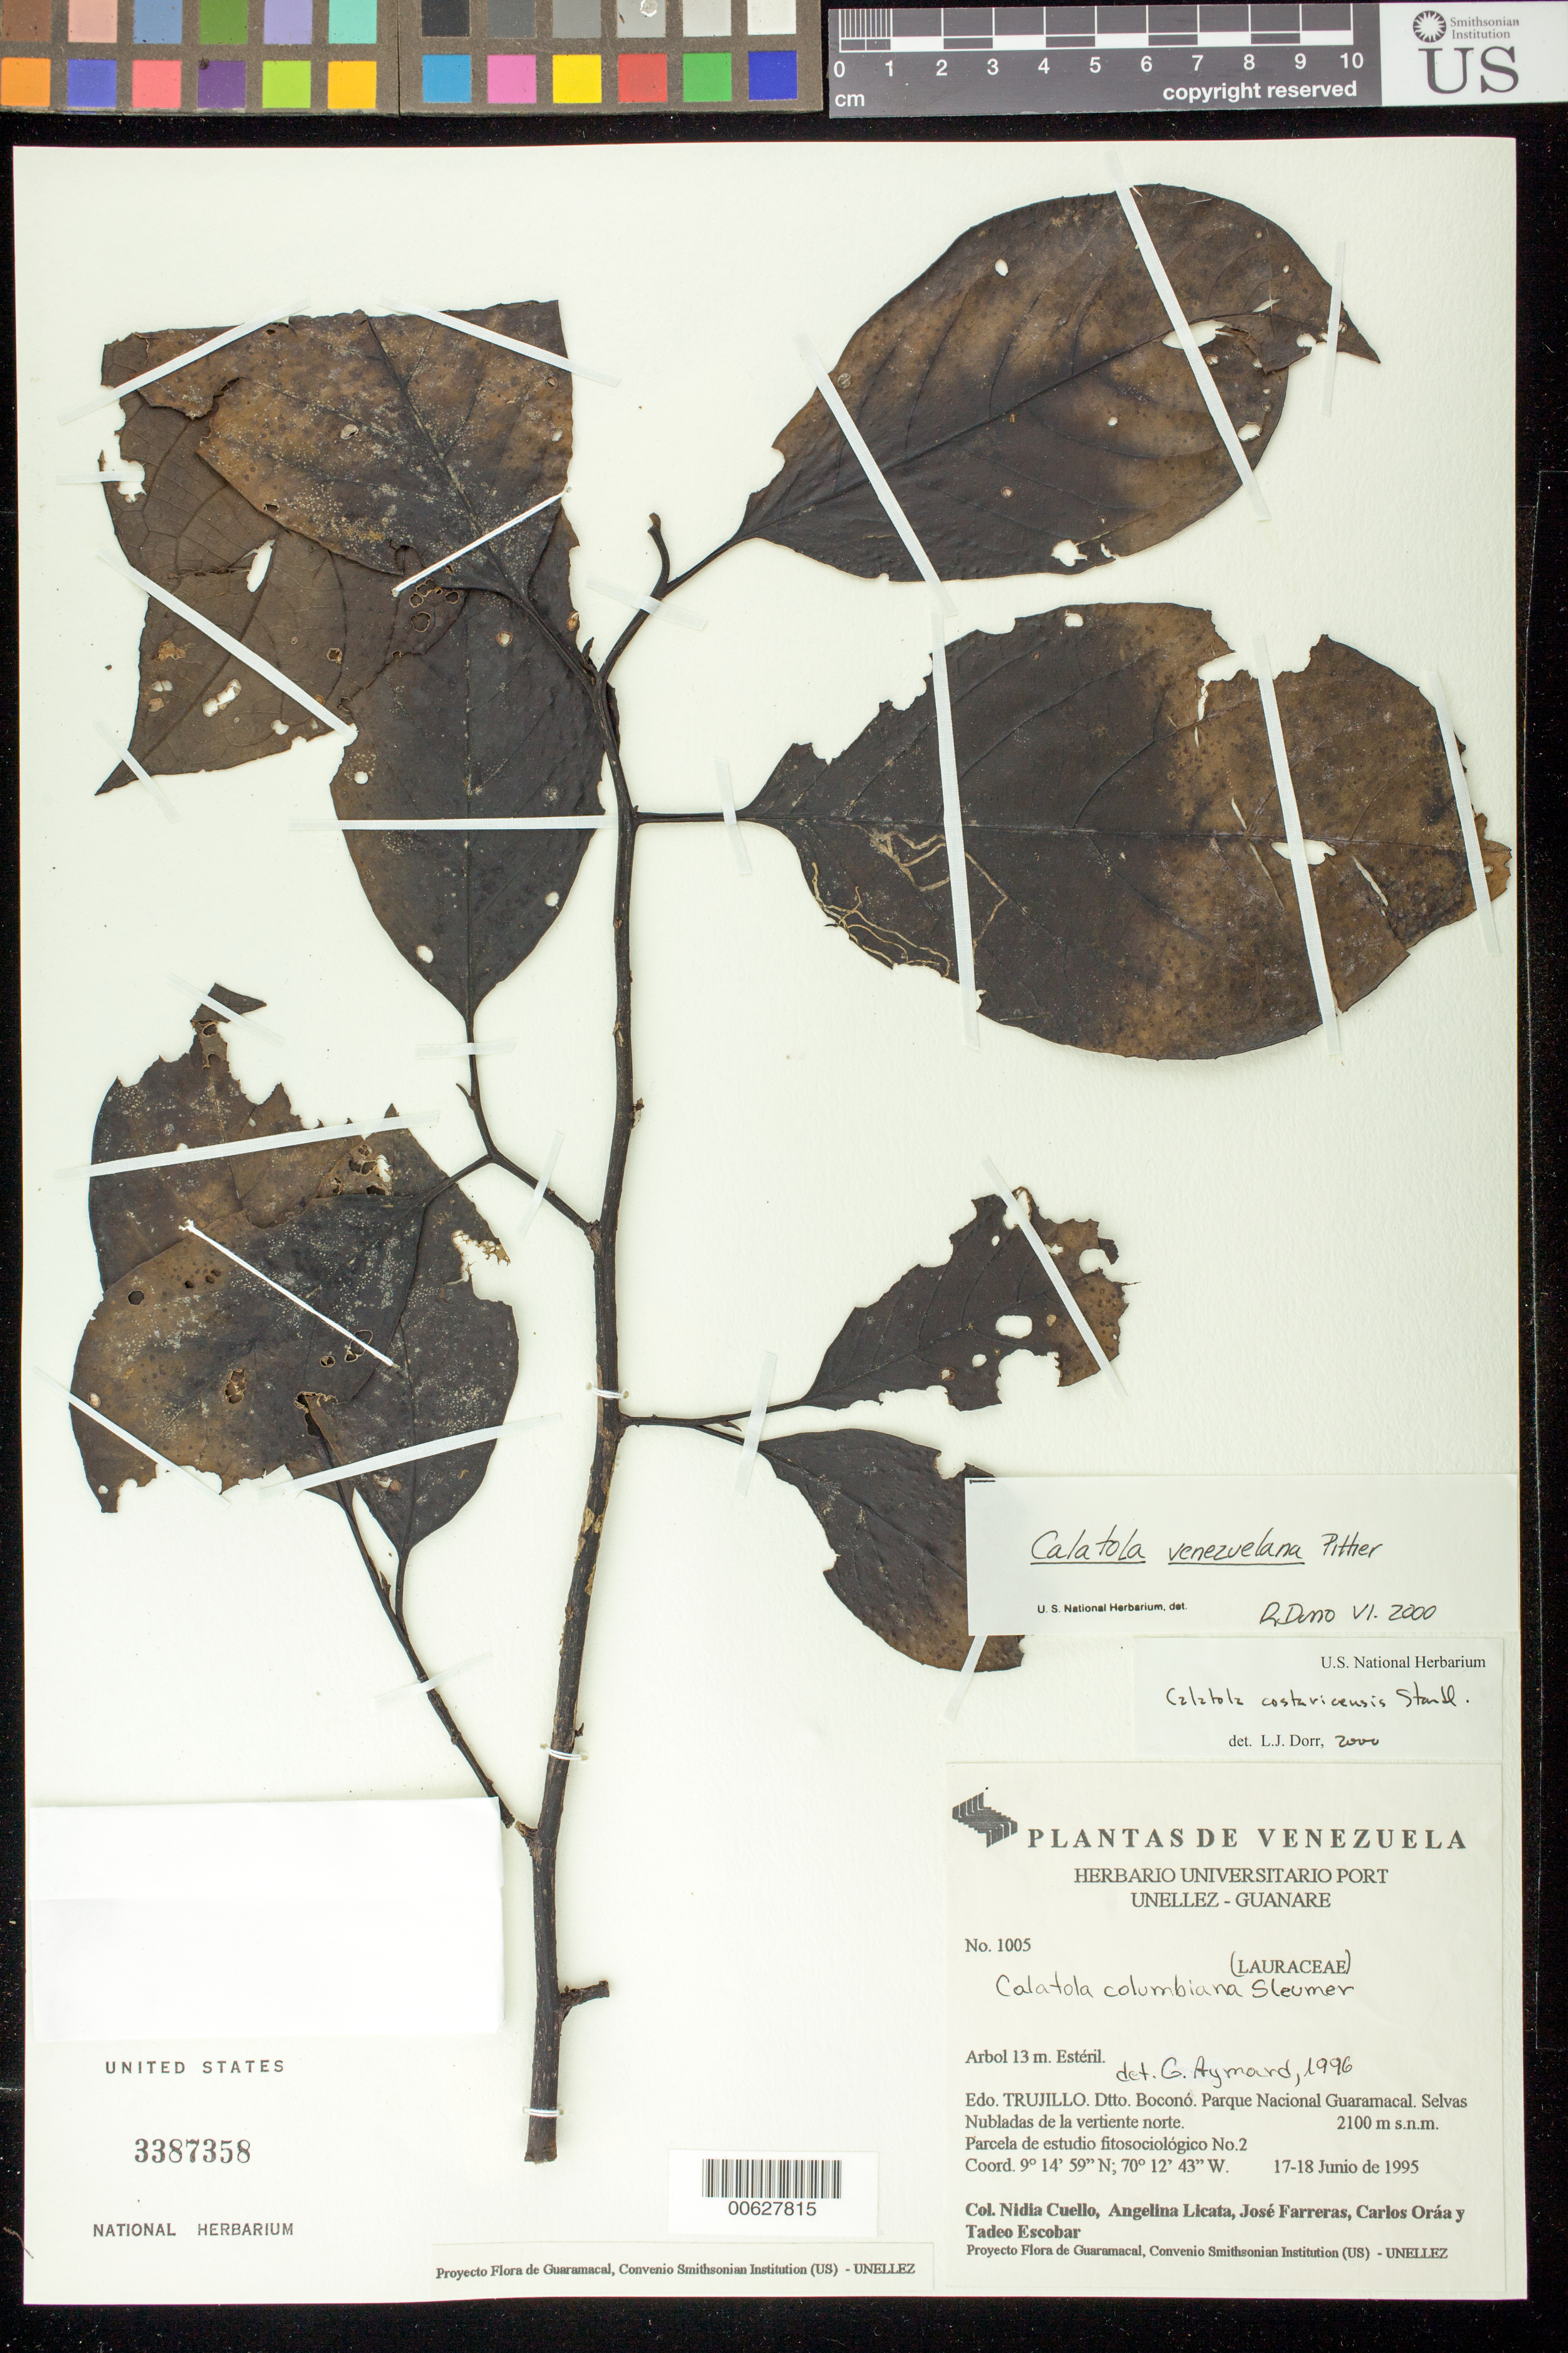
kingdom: Plantae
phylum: Tracheophyta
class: Magnoliopsida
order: Metteniusales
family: Metteniusaceae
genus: Calatola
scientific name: Calatola venezuelana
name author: Pittier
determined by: Duno de Stefano, R.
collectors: N. L. Cuello, A. Licata, J. Farreras, C. Oráa & T. Escobar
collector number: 1005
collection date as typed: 17 Jun 1995 to 18 Jun 1995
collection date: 1995-06-17/1995-06-18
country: Venezuela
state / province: Trujillo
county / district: Boconó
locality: Parque Nacional Guaramacal, vertiente N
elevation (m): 2100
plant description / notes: MO, PORT, US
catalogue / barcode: US 3387358